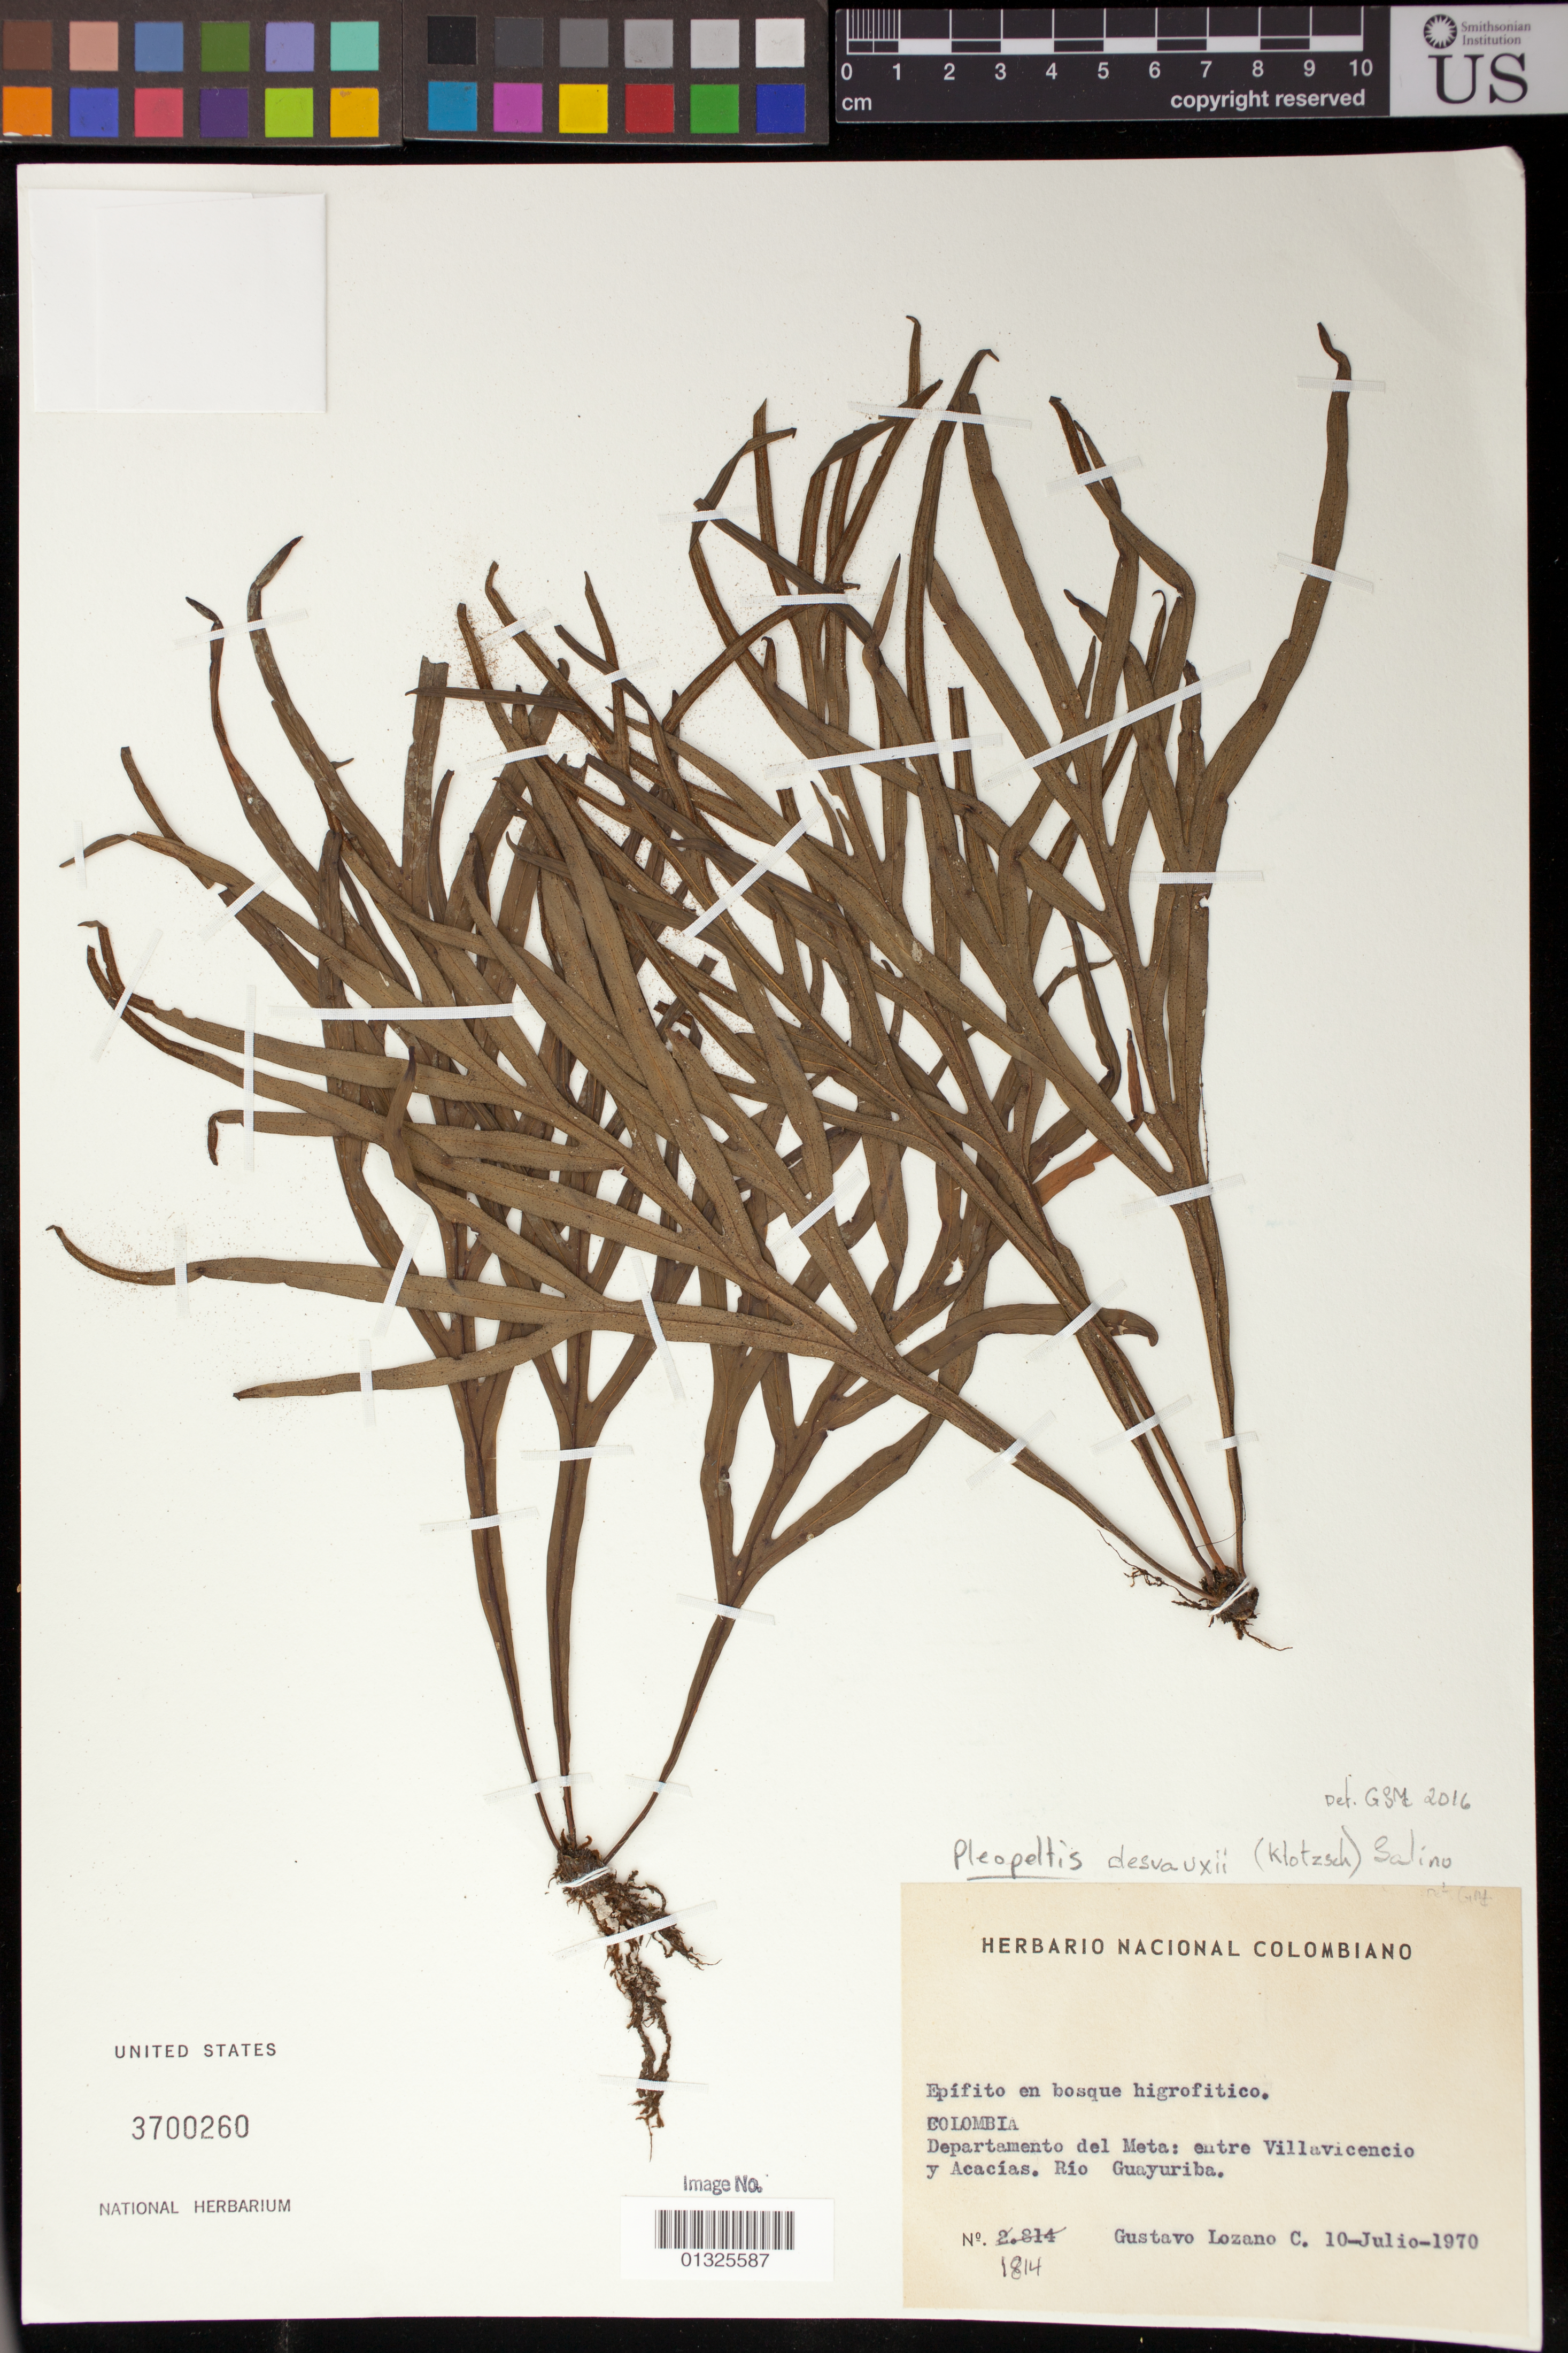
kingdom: Plantae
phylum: Tracheophyta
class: Polypodiopsida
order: Polypodiales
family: Polypodiaceae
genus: Pleopeltis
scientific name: Pleopeltis desvauxii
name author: (Klotzsch) Salino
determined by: McKee, Greg S., (BOT), Smithsonian Institution - National Museum of Natural History (UNITED STATES)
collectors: G. Lozano-Contreras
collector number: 1814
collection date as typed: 10 Julio 1970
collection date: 1970-07-10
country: Colombia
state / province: Meta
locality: Departamento del Meta, entre Villavicencio y Acacias, Rio Guayuriba.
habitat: bosque higrofitico.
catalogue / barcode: US 3700260